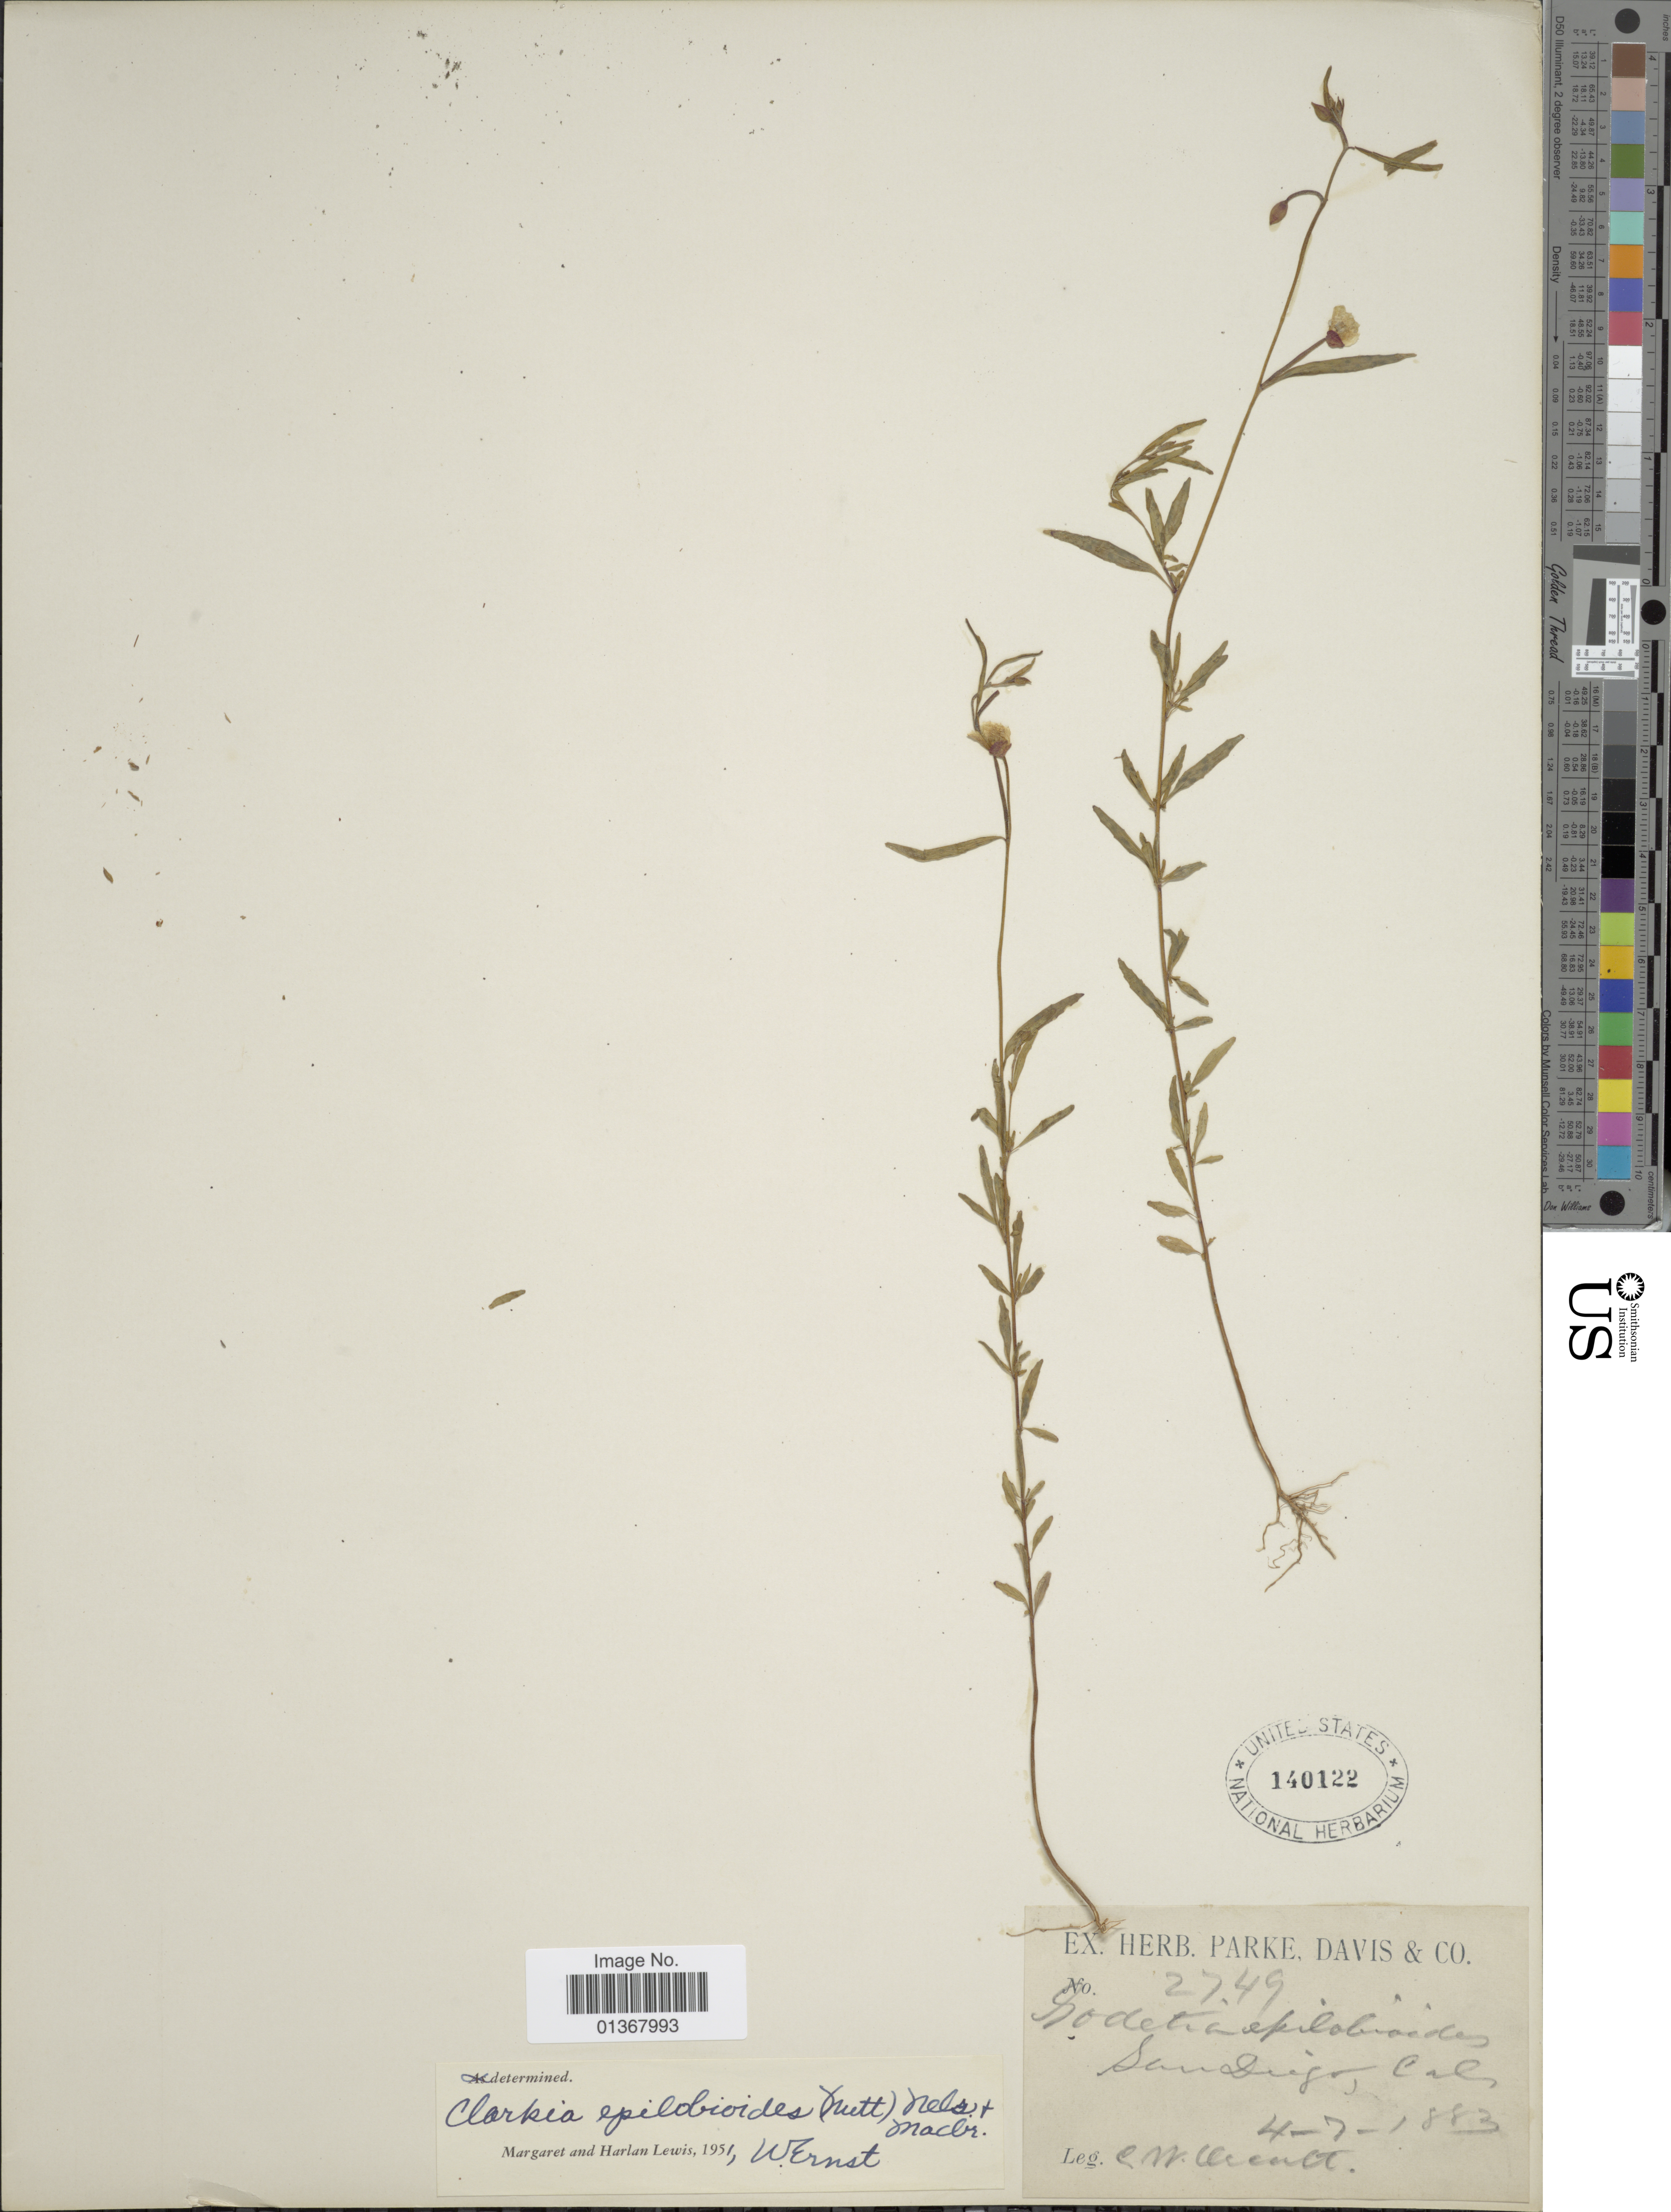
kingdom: Plantae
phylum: Tracheophyta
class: Magnoliopsida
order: Myrtales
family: Onagraceae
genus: Clarkia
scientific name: Clarkia epilobioides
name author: (Nutt. ex Torr. & A. Gray) A. Nelson & J.F. Macbr.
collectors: C. R. Orcutt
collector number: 2749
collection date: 1883-07-04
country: United States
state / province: California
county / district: San Diego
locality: San Diego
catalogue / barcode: US 140122